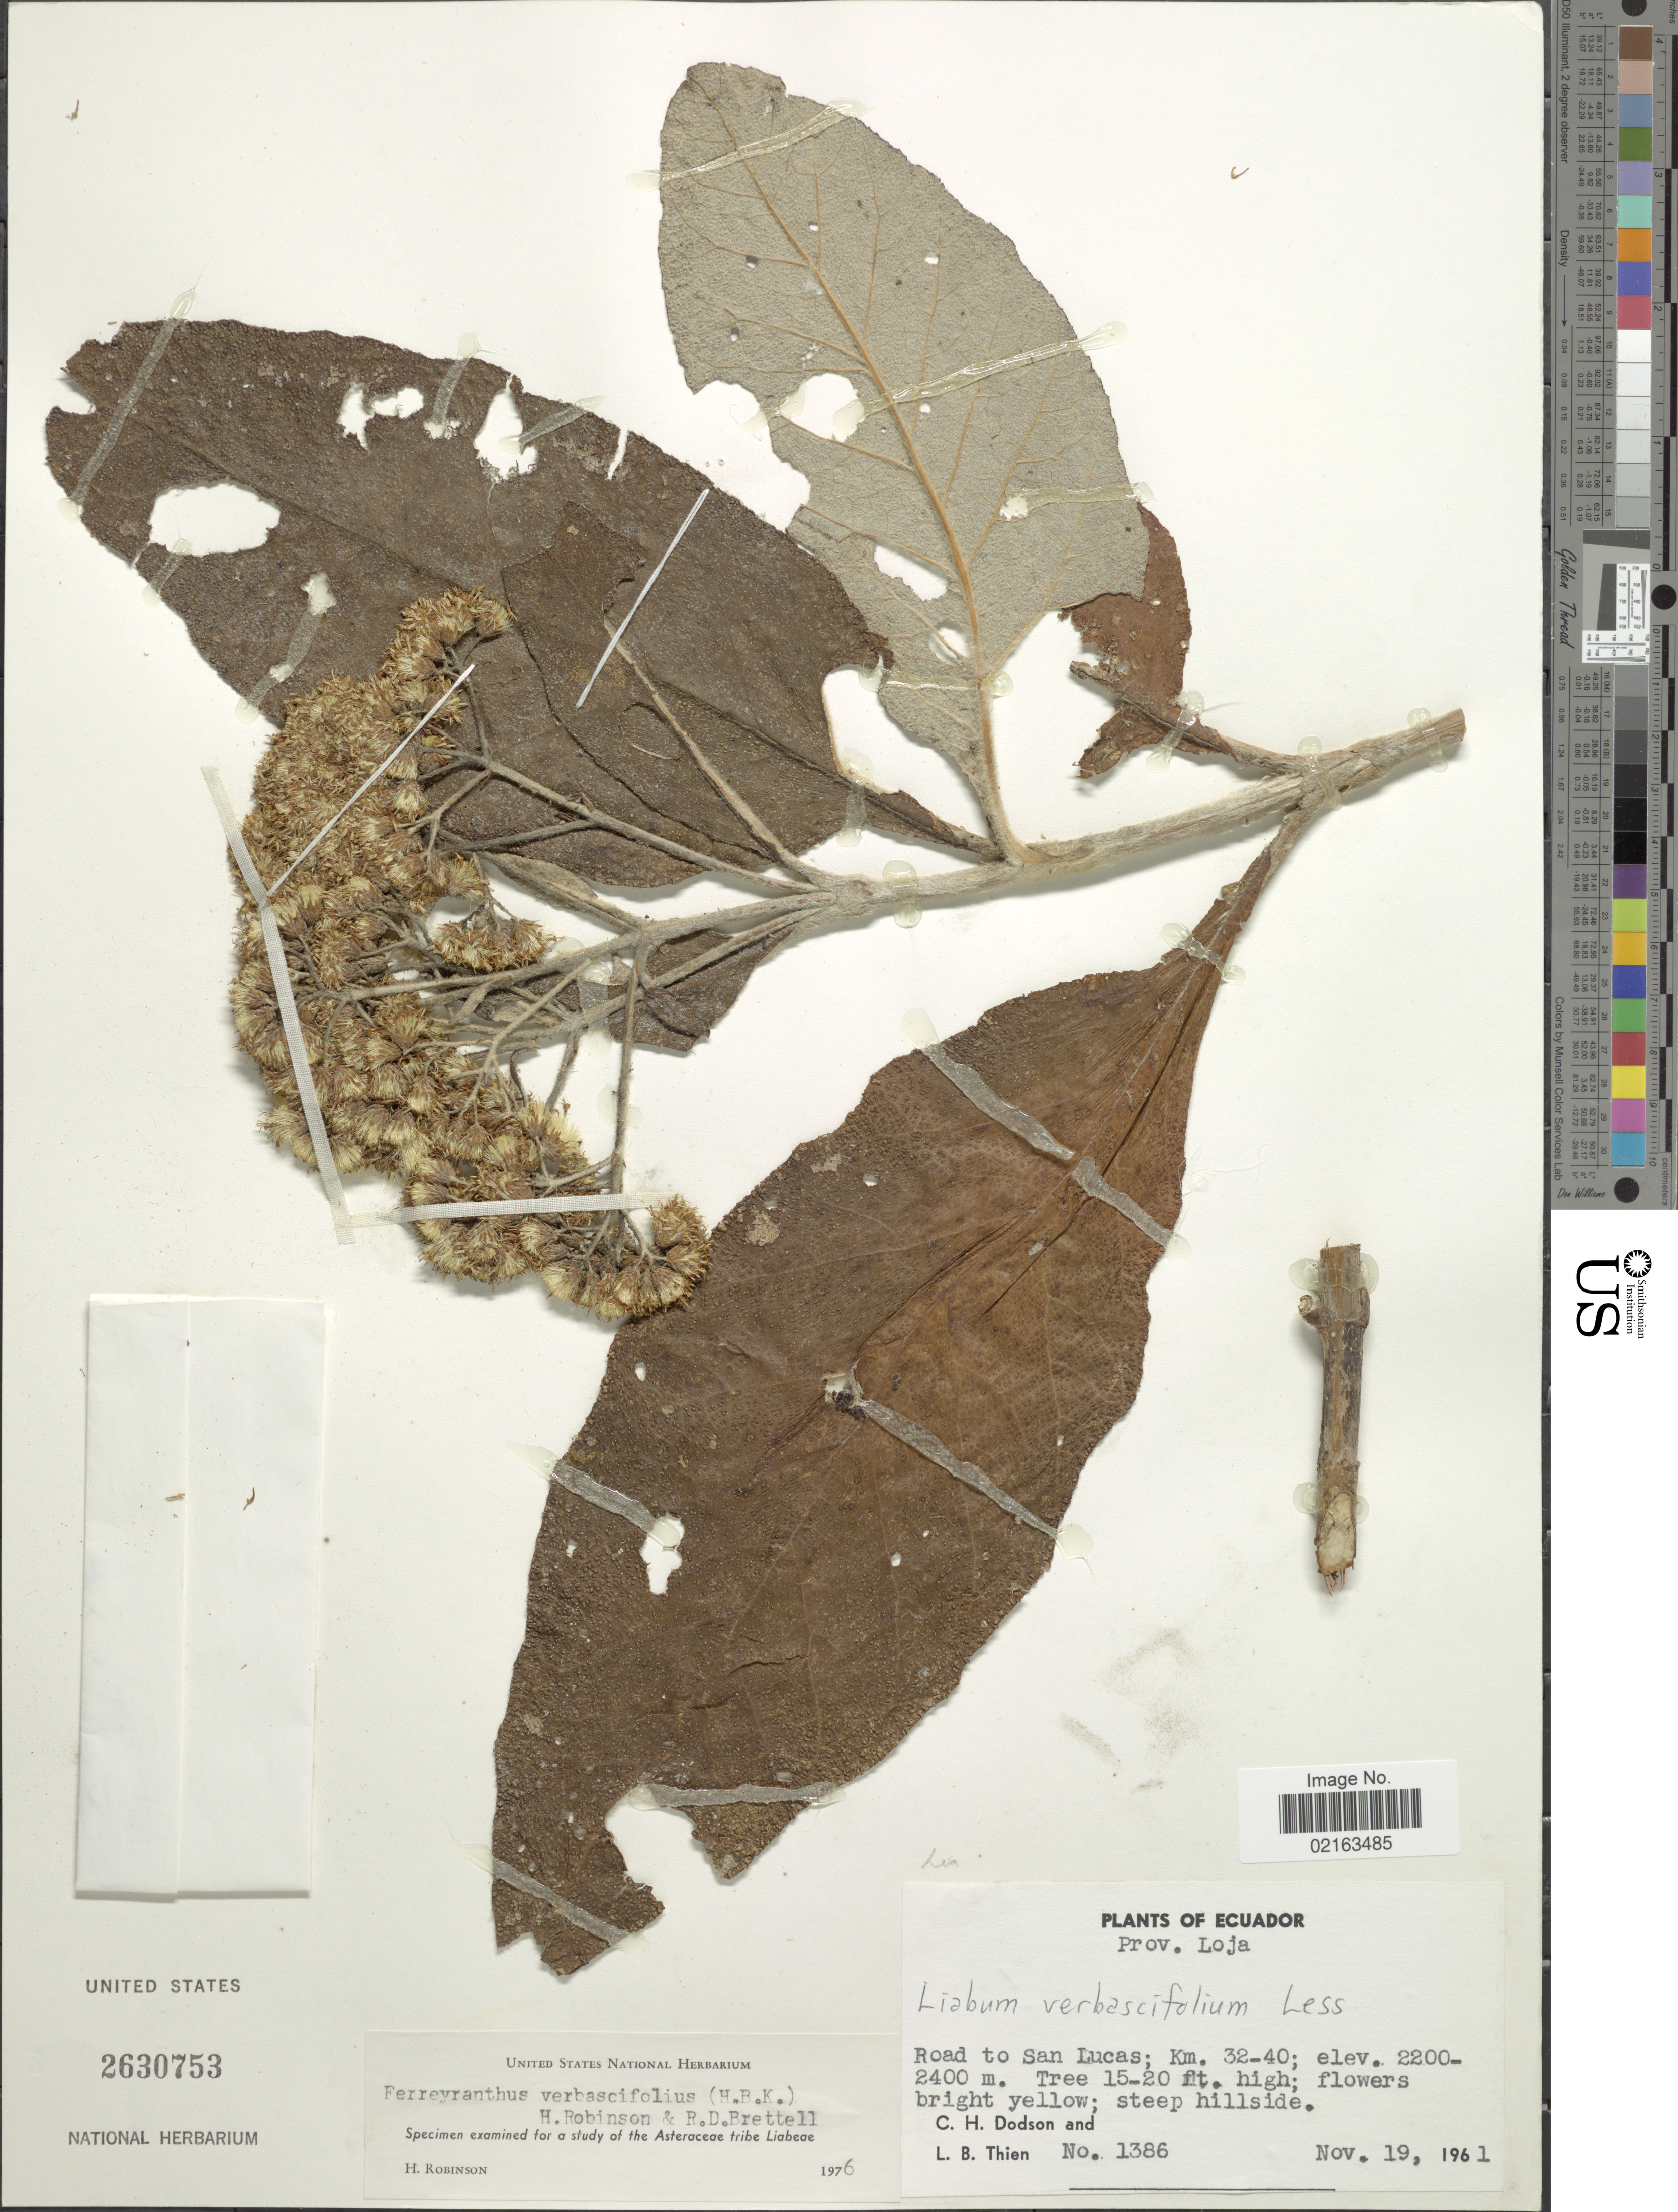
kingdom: Plantae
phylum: Tracheophyta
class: Magnoliopsida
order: Asterales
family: Asteraceae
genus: Ferreyranthus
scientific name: Ferreyranthus verbascifolius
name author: (Kunth) H. Rob. & Brettell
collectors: C. H. Dodson & L. Thien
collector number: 1386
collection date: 1961-11-19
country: Ecuador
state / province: Loja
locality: Prov. Loja. Road to San Lucas; Km. 32-40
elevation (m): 2200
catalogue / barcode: US 2630753